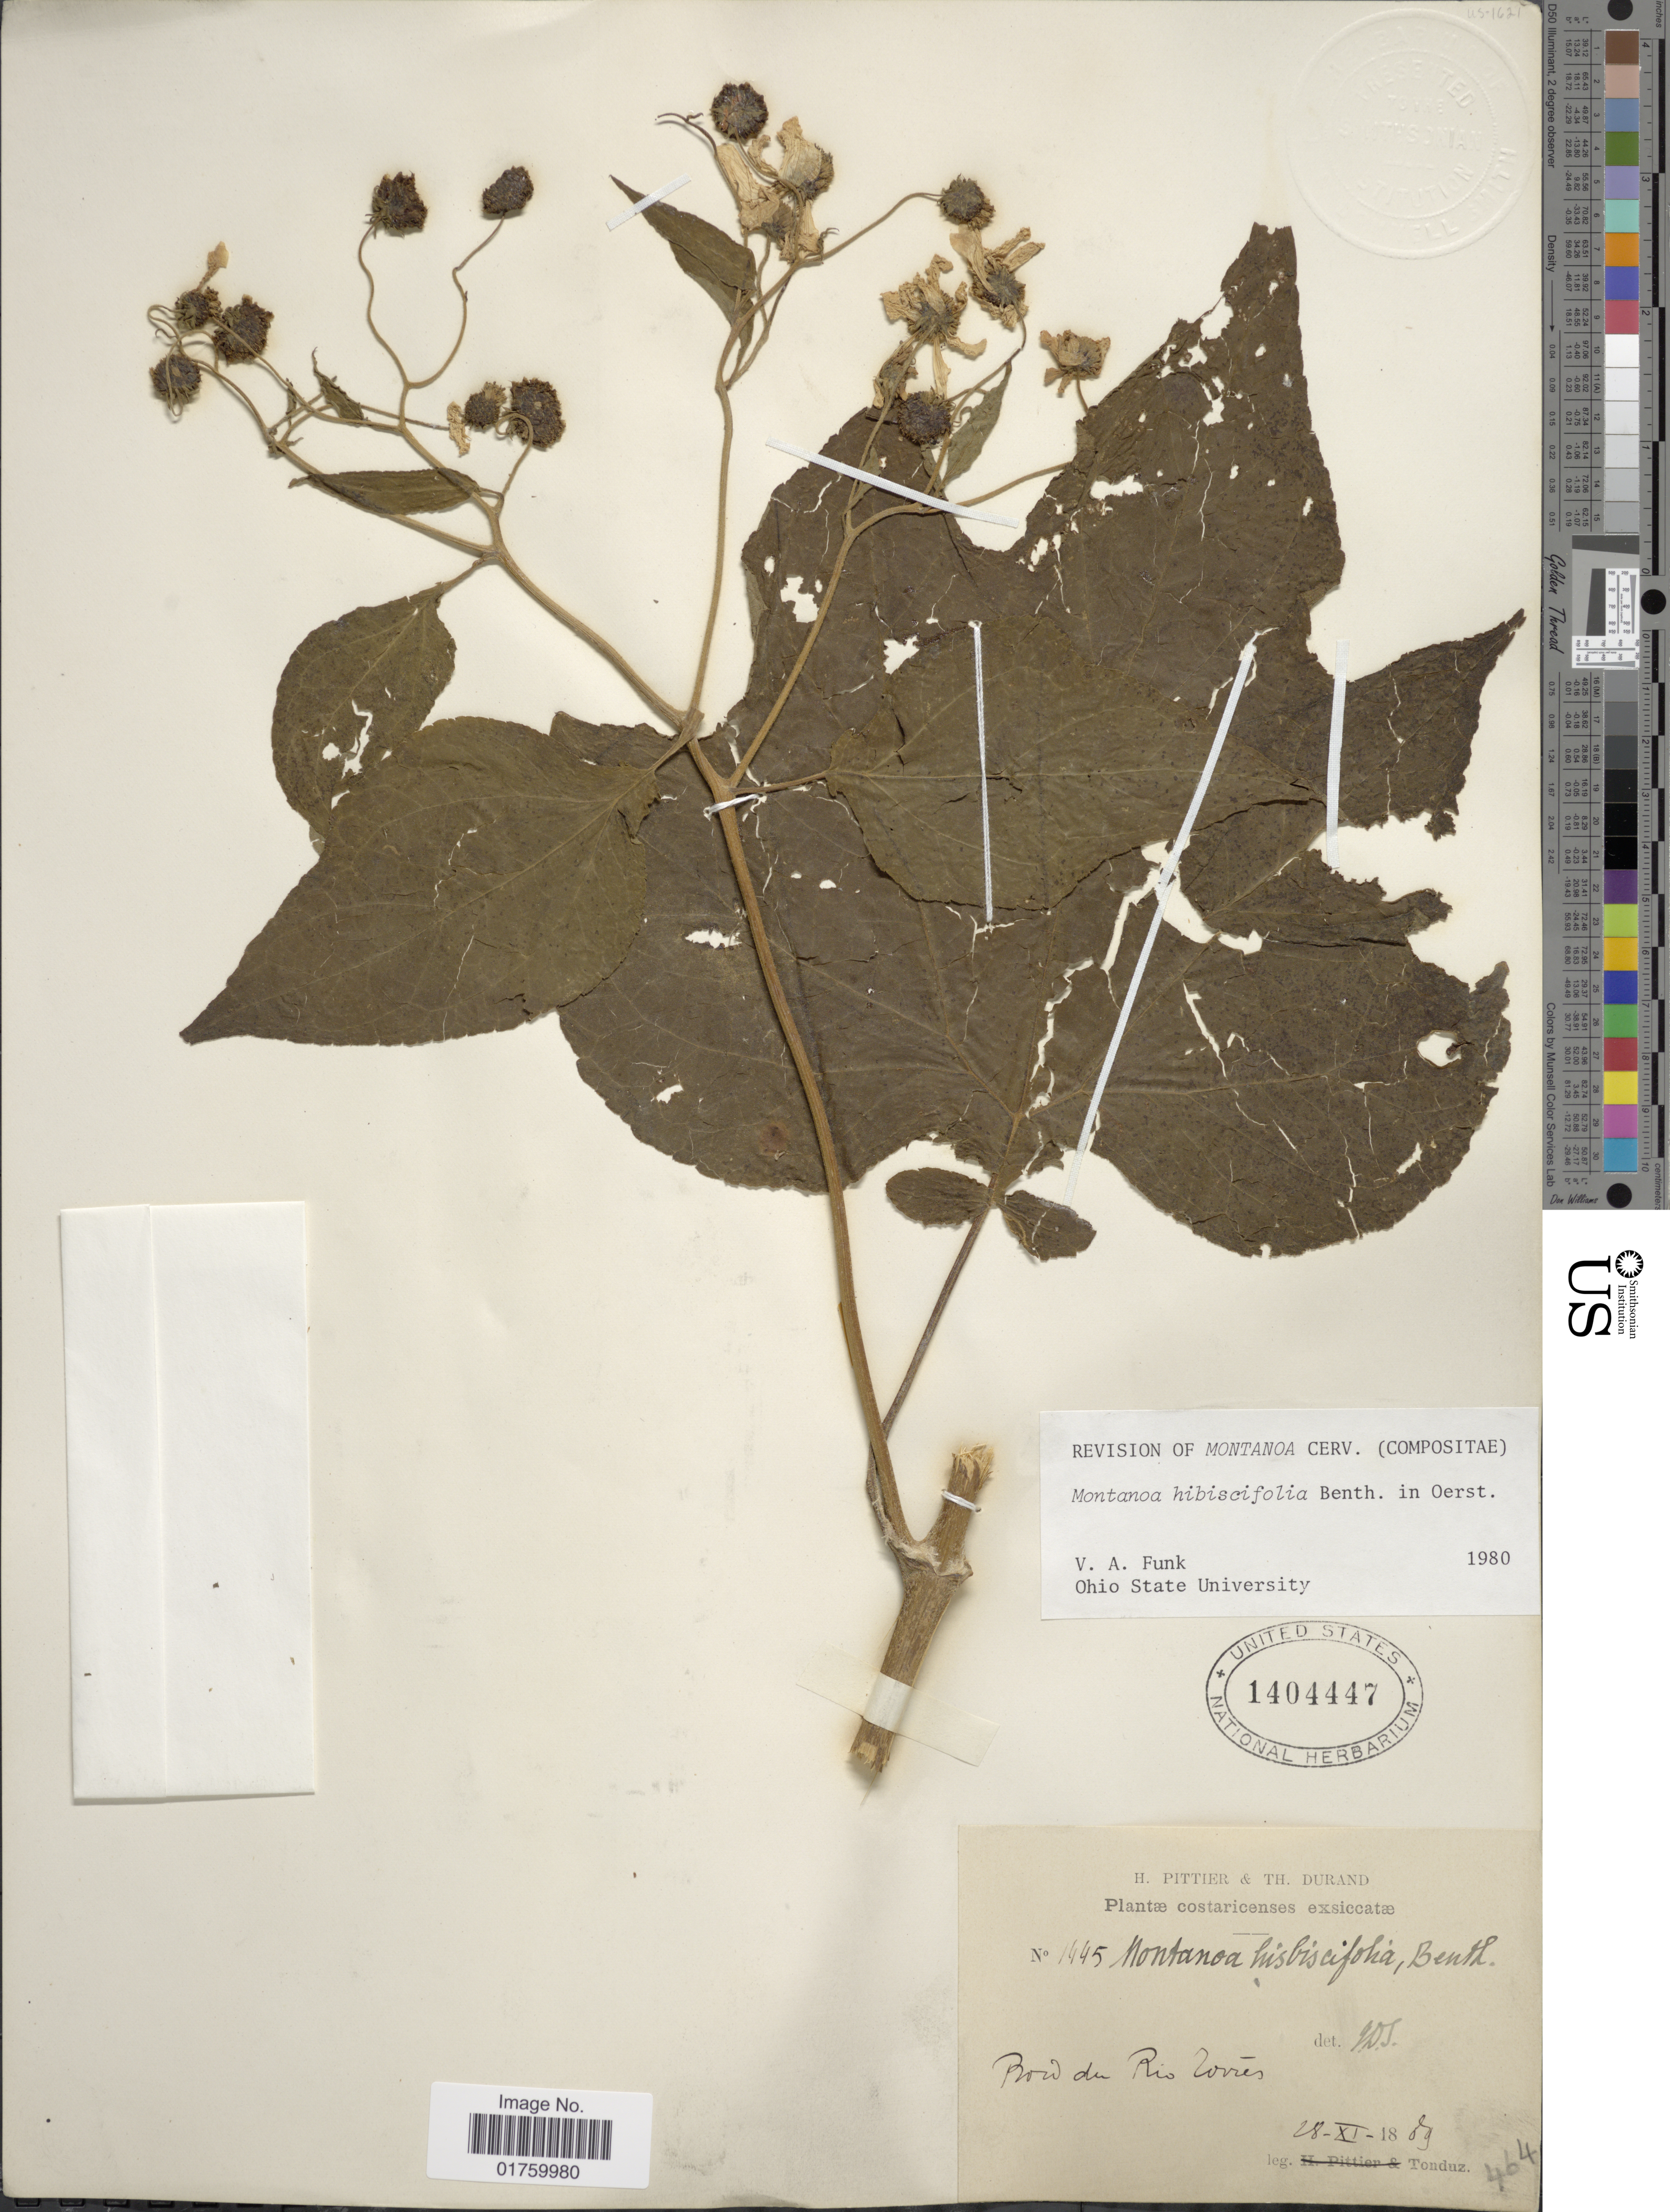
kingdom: Plantae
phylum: Tracheophyta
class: Magnoliopsida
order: Asterales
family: Asteraceae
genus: Montanoa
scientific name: Montanoa hibiscifolia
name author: Benth.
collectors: A. Tonduz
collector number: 464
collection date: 1869-11-28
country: Costa Rica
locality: Bord du Rio Torres.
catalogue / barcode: US 1404447